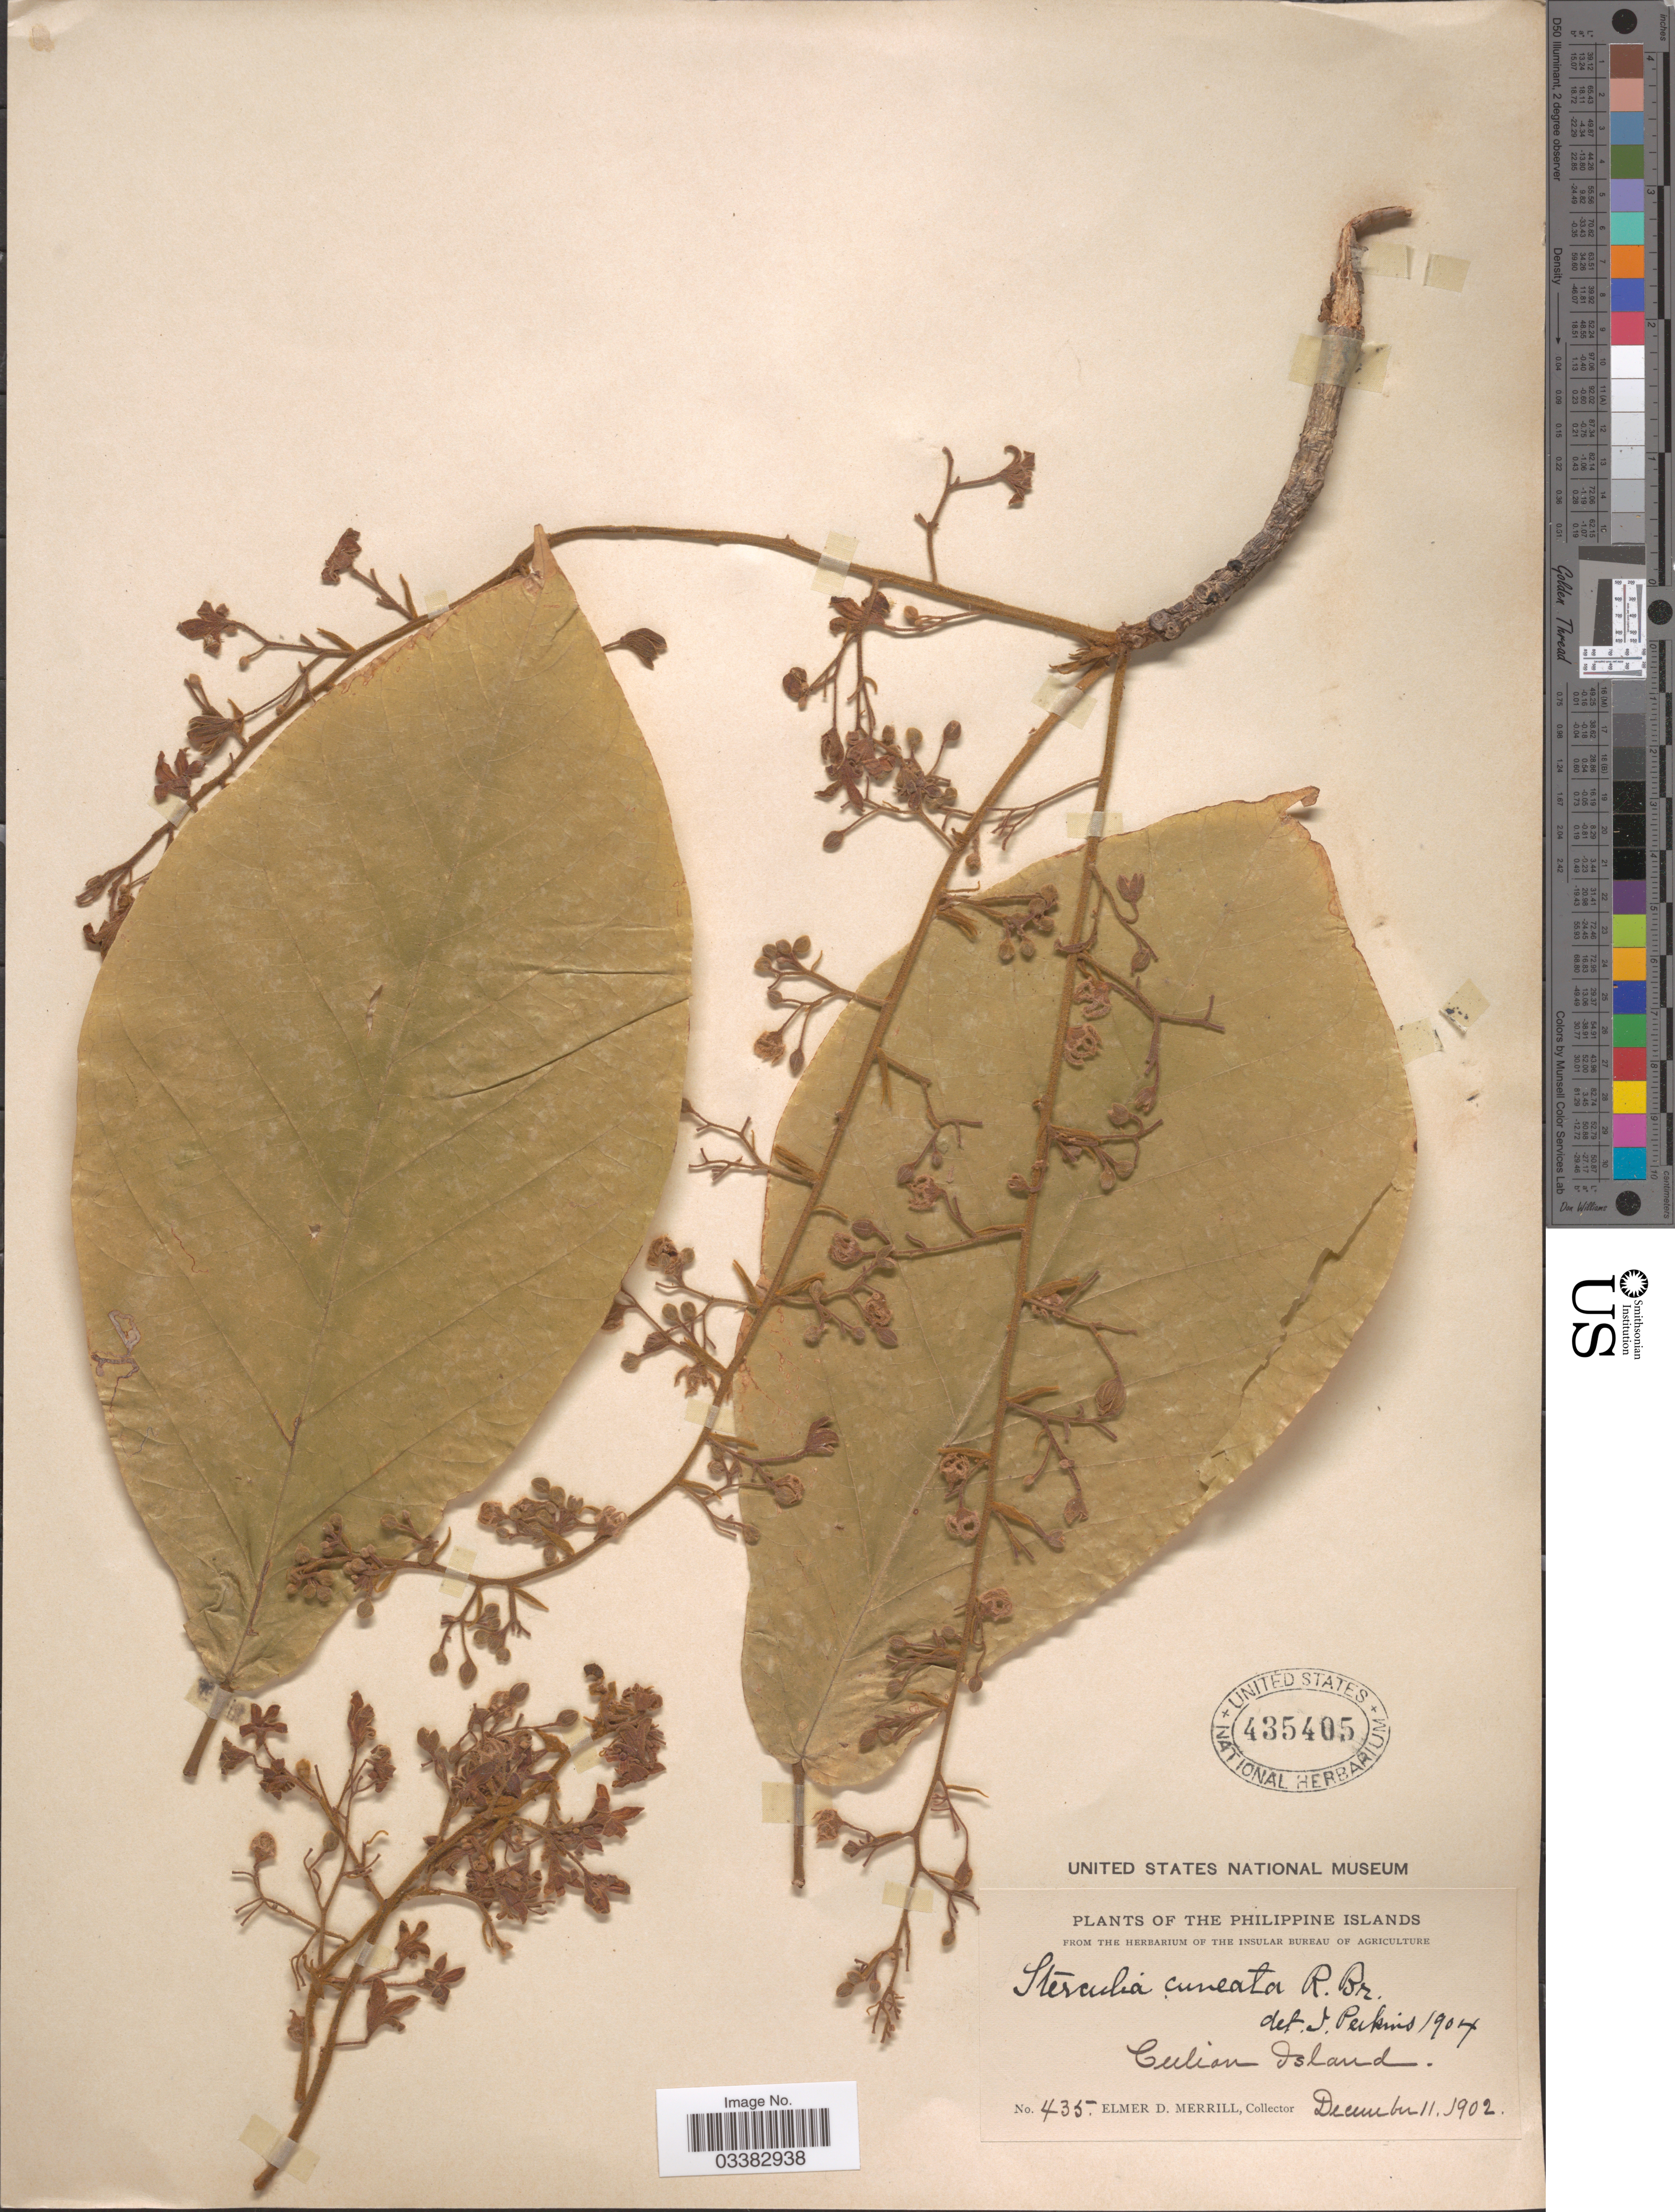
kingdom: Plantae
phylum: Tracheophyta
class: Magnoliopsida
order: Malvales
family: Malvaceae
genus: Sterculia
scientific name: Sterculia cuneata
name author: R. Br.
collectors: E. D. Merrill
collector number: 435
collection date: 1902-12-11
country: Philippines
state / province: Mimaropa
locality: The Philippine Islands, Culion Island.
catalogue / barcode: US 435405